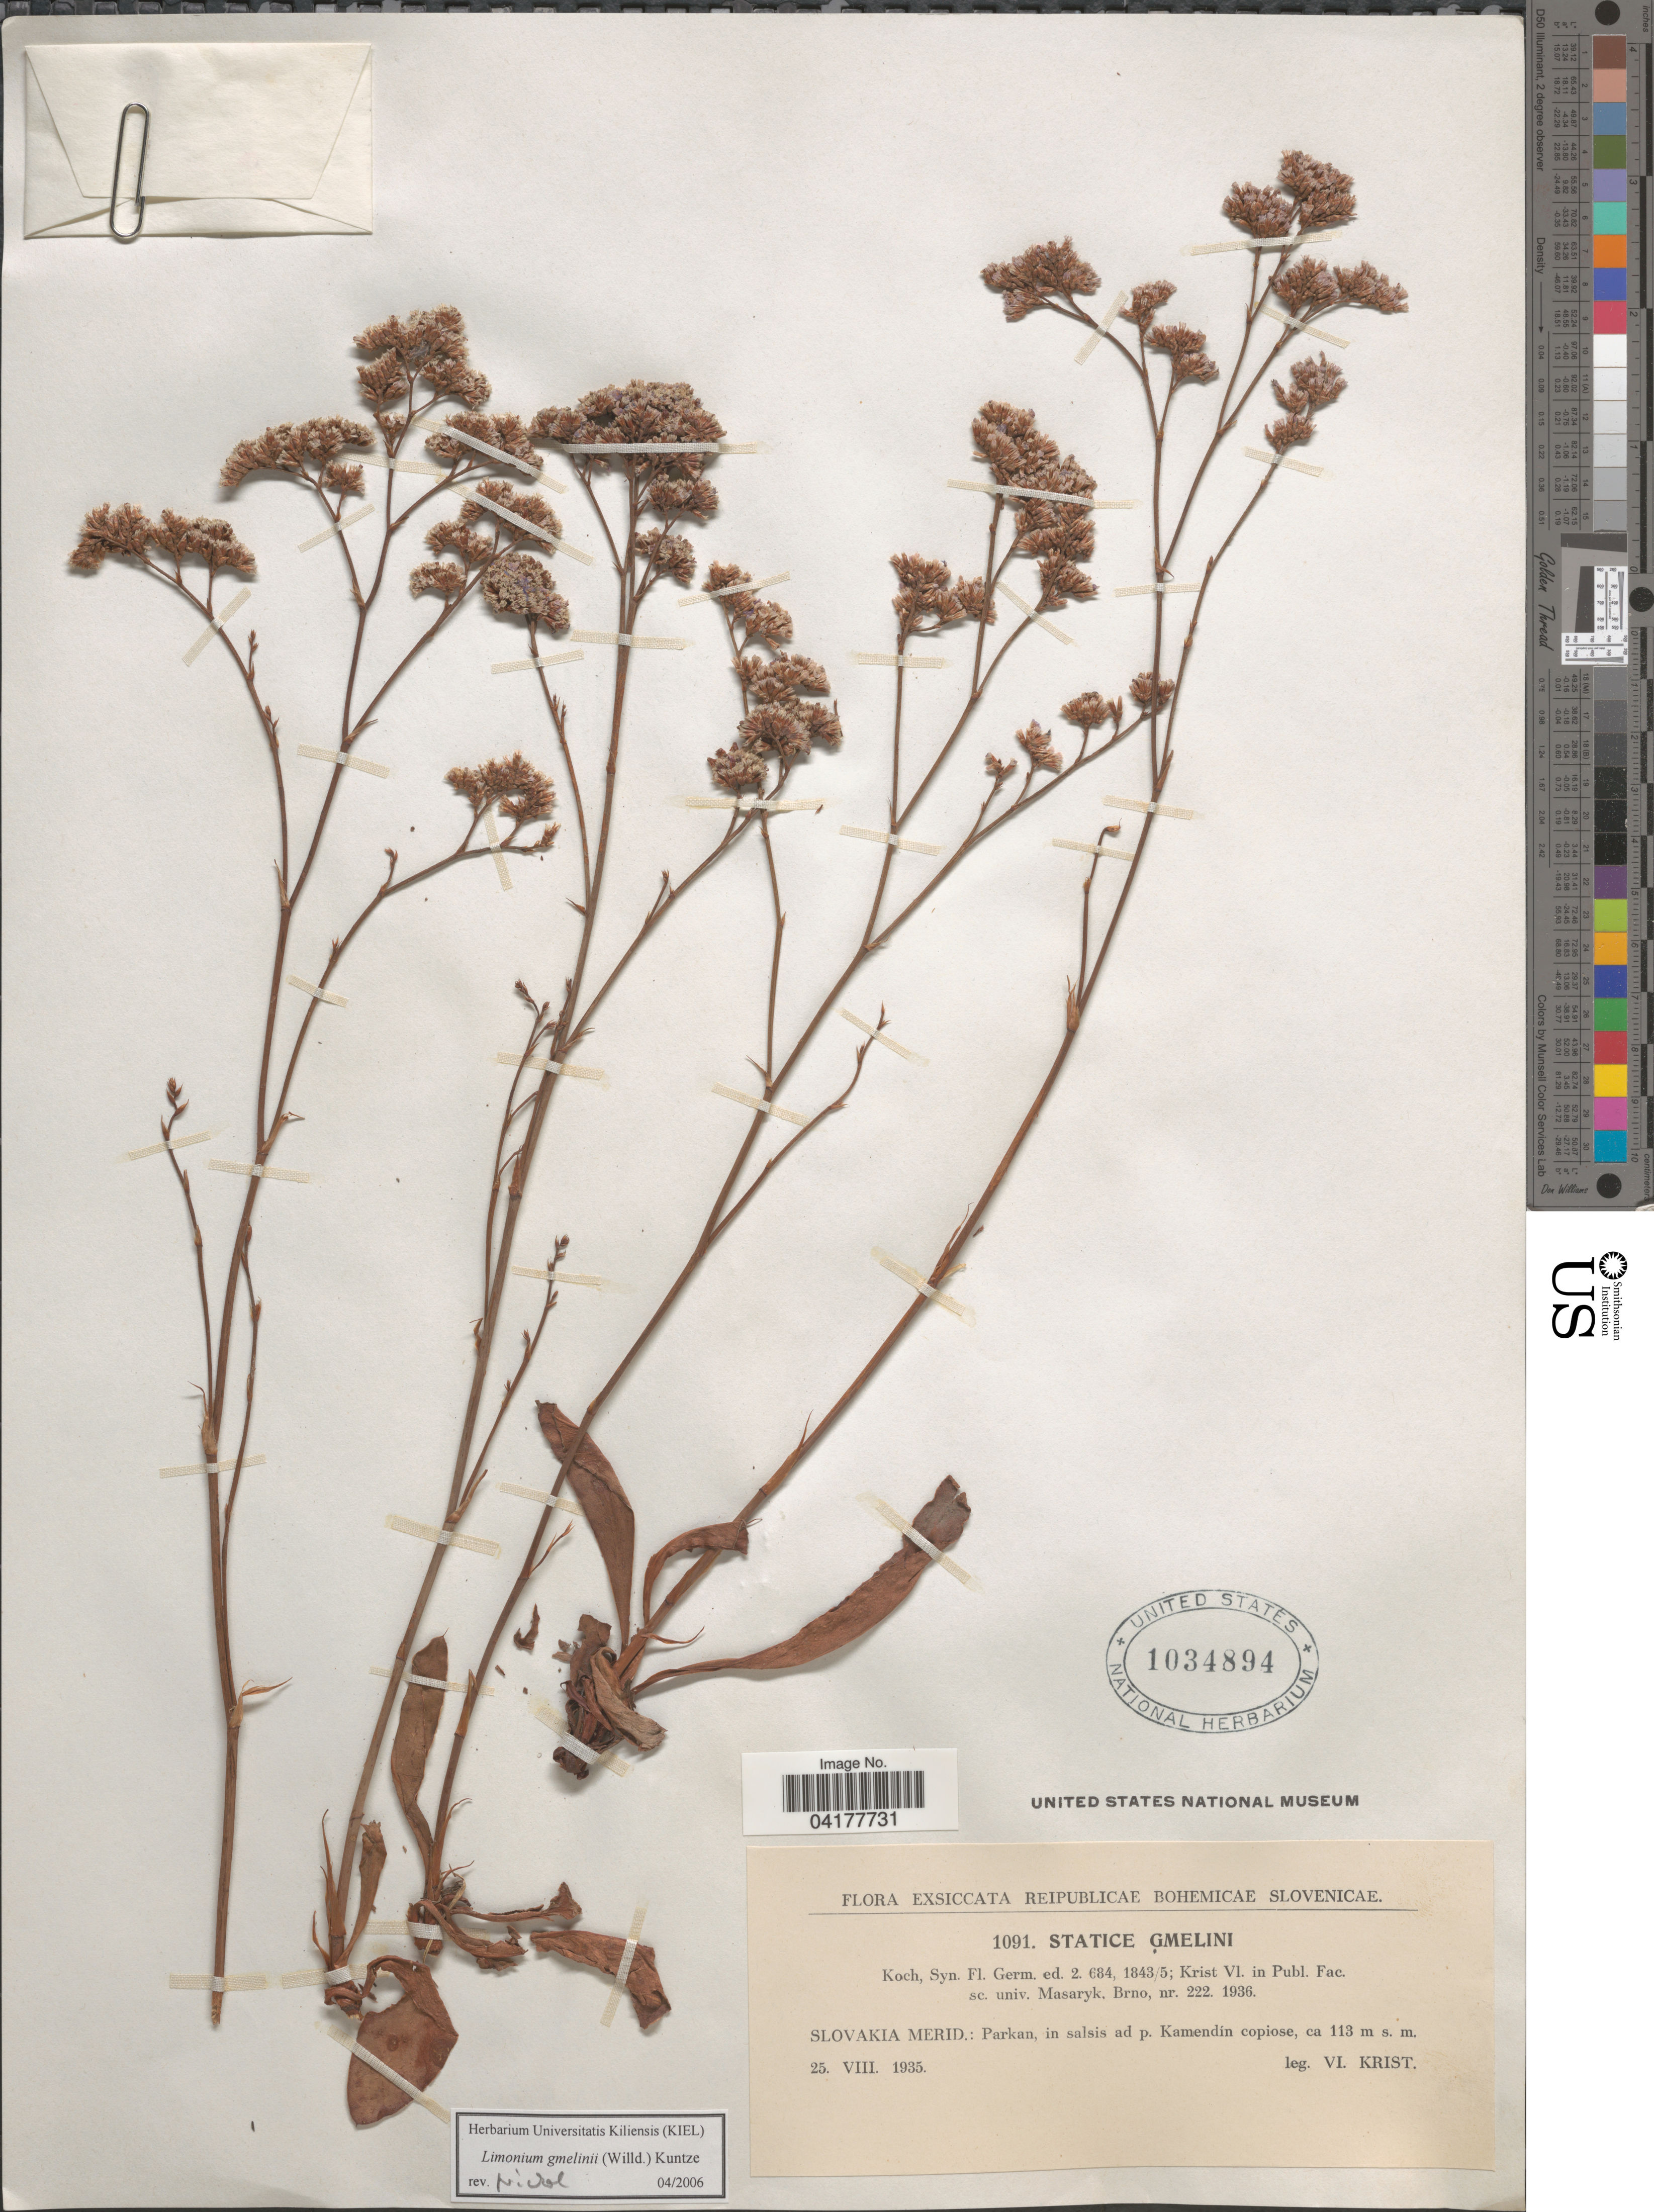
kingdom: Plantae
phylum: Tracheophyta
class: Magnoliopsida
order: Caryophyllales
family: Plumbaginaceae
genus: Limonium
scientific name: Limonium gmelinii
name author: (Willd.) Kuntze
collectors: V. Krist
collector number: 1091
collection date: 1935-08-25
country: Slovakia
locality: Reipublicae Bohemicae Slovenicae. Slovakia Merid.: Parkan, in salsis ad p. Kamendín copiose.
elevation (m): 113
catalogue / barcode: US 1034894